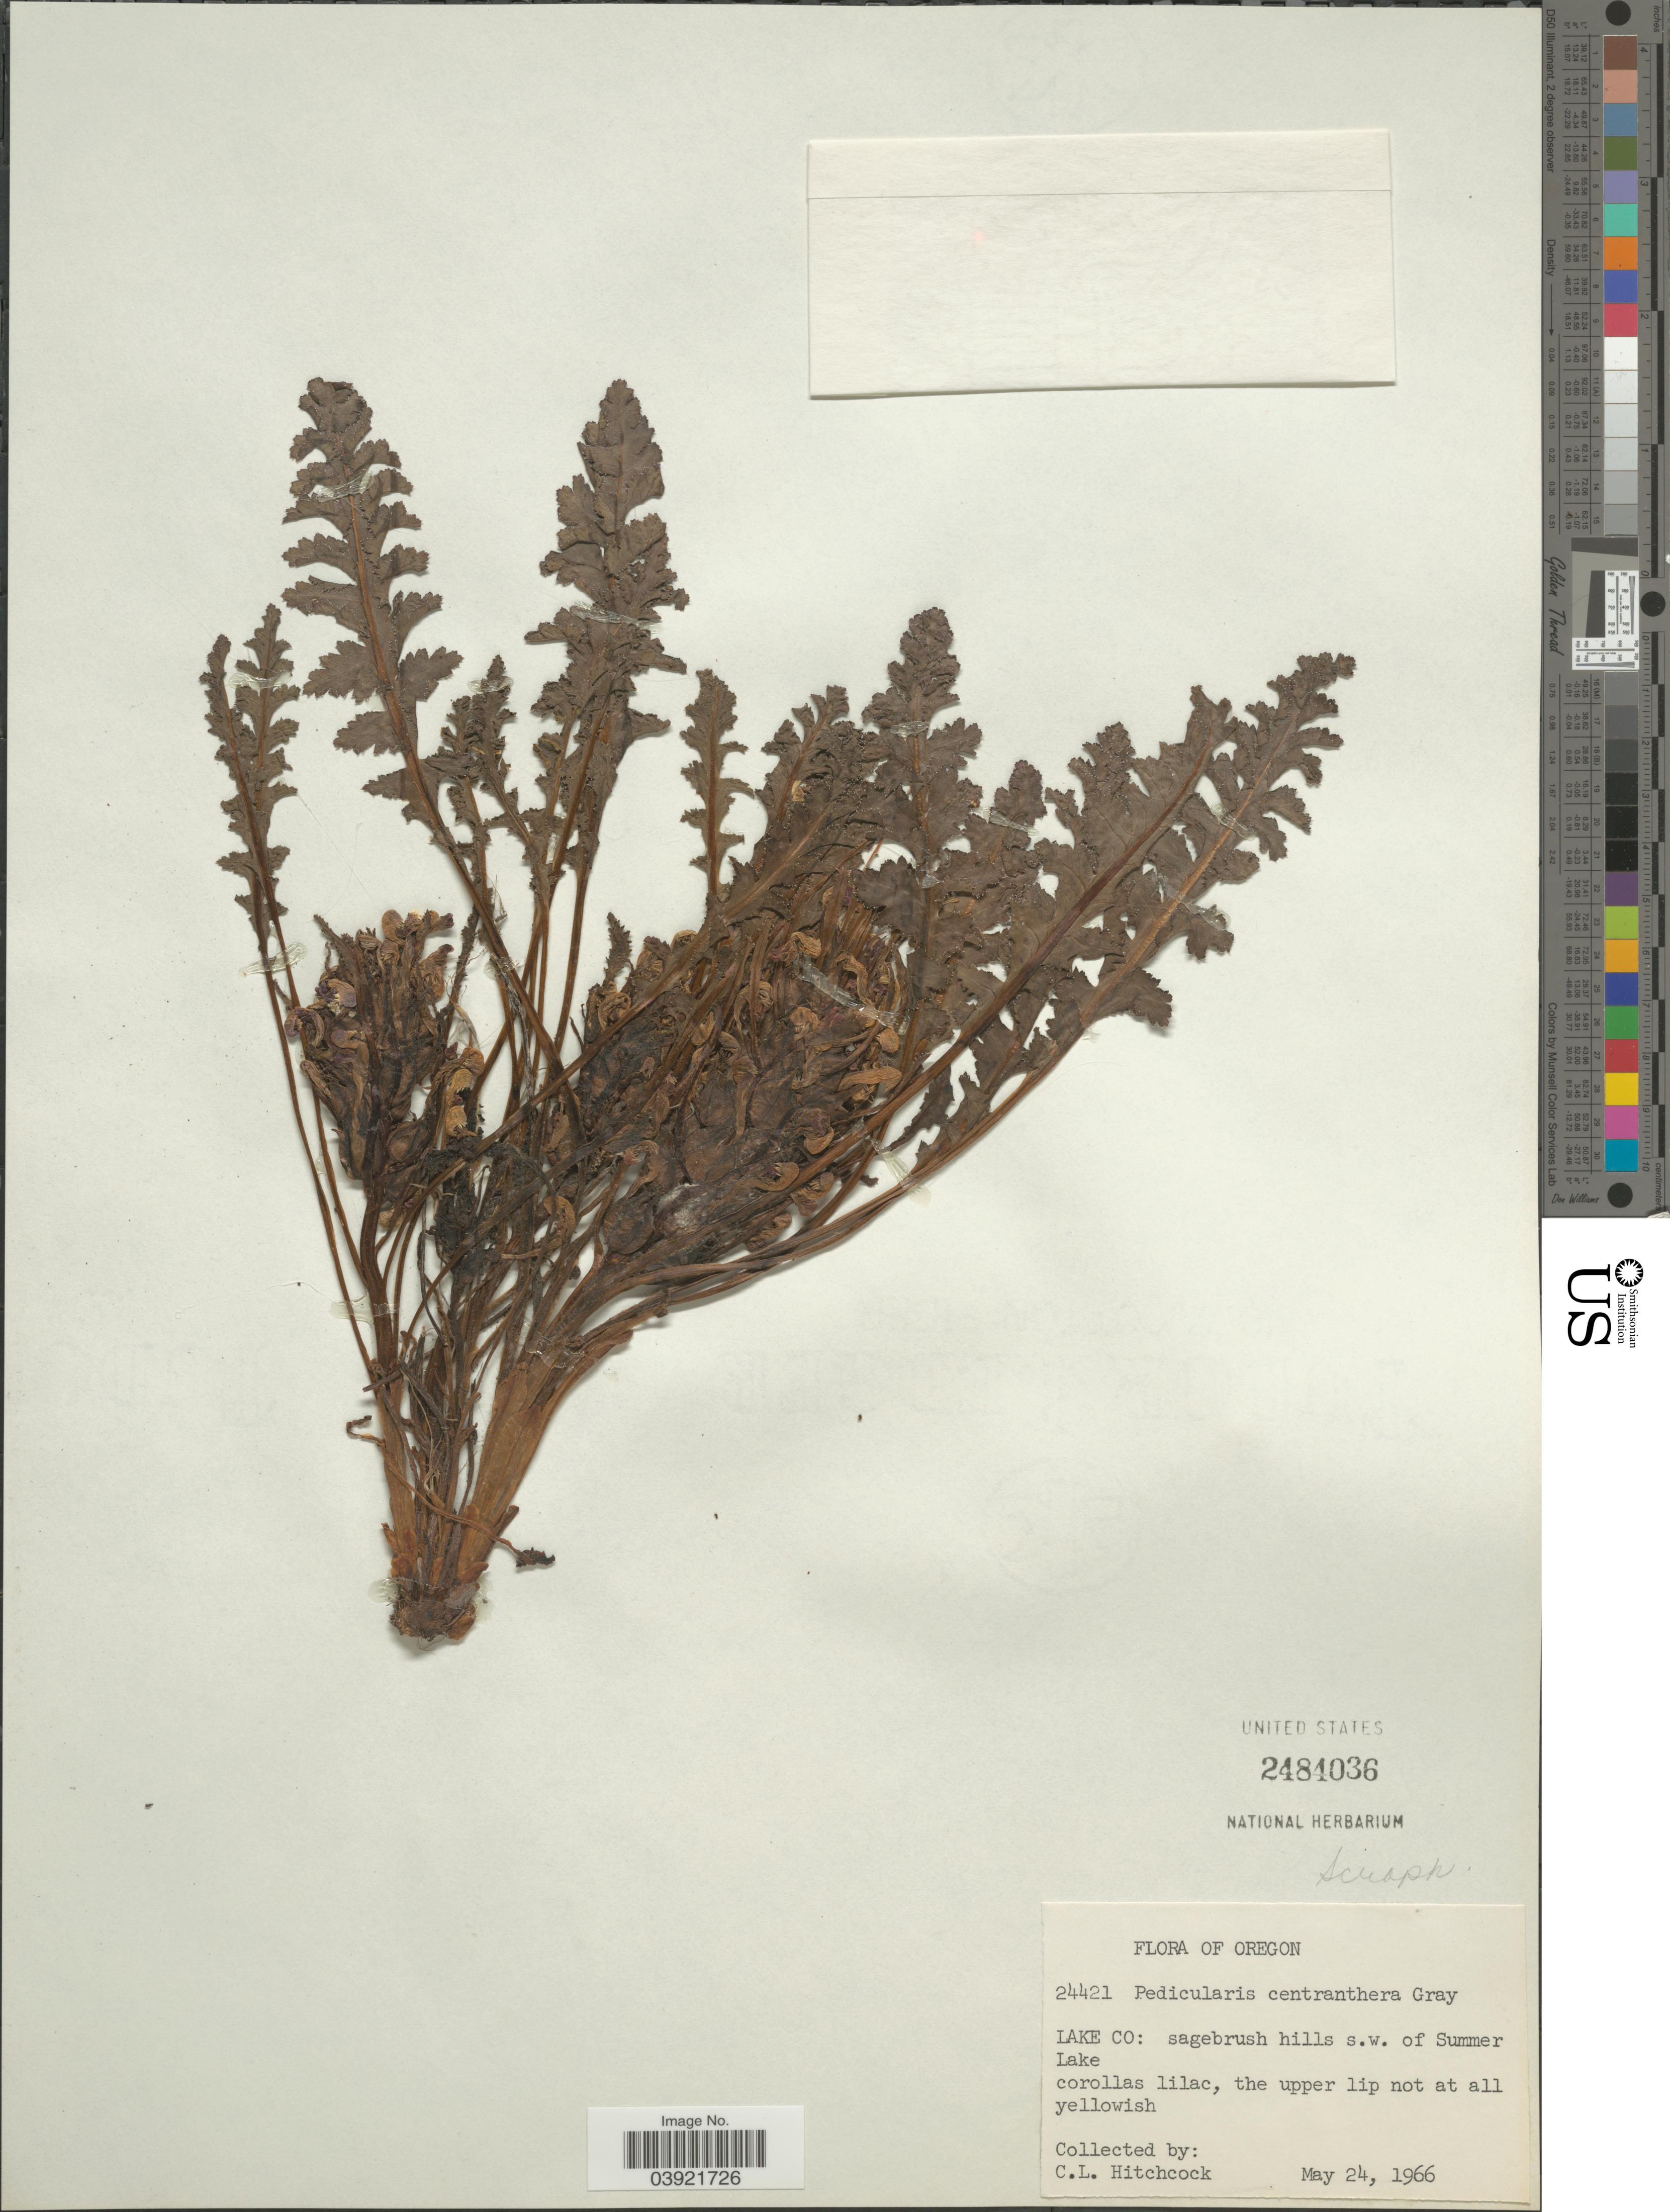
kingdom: Plantae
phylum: Tracheophyta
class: Magnoliopsida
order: Lamiales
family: Orobanchaceae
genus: Pedicularis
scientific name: Pedicularis centranthera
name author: A. Gray in Emory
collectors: C. L. Hitchcock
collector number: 24421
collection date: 1966-05-24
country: United States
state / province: Oregon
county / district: Lake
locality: Lake Co: sagebrush hills s.w. of Summer Lake.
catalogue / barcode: US 2484036